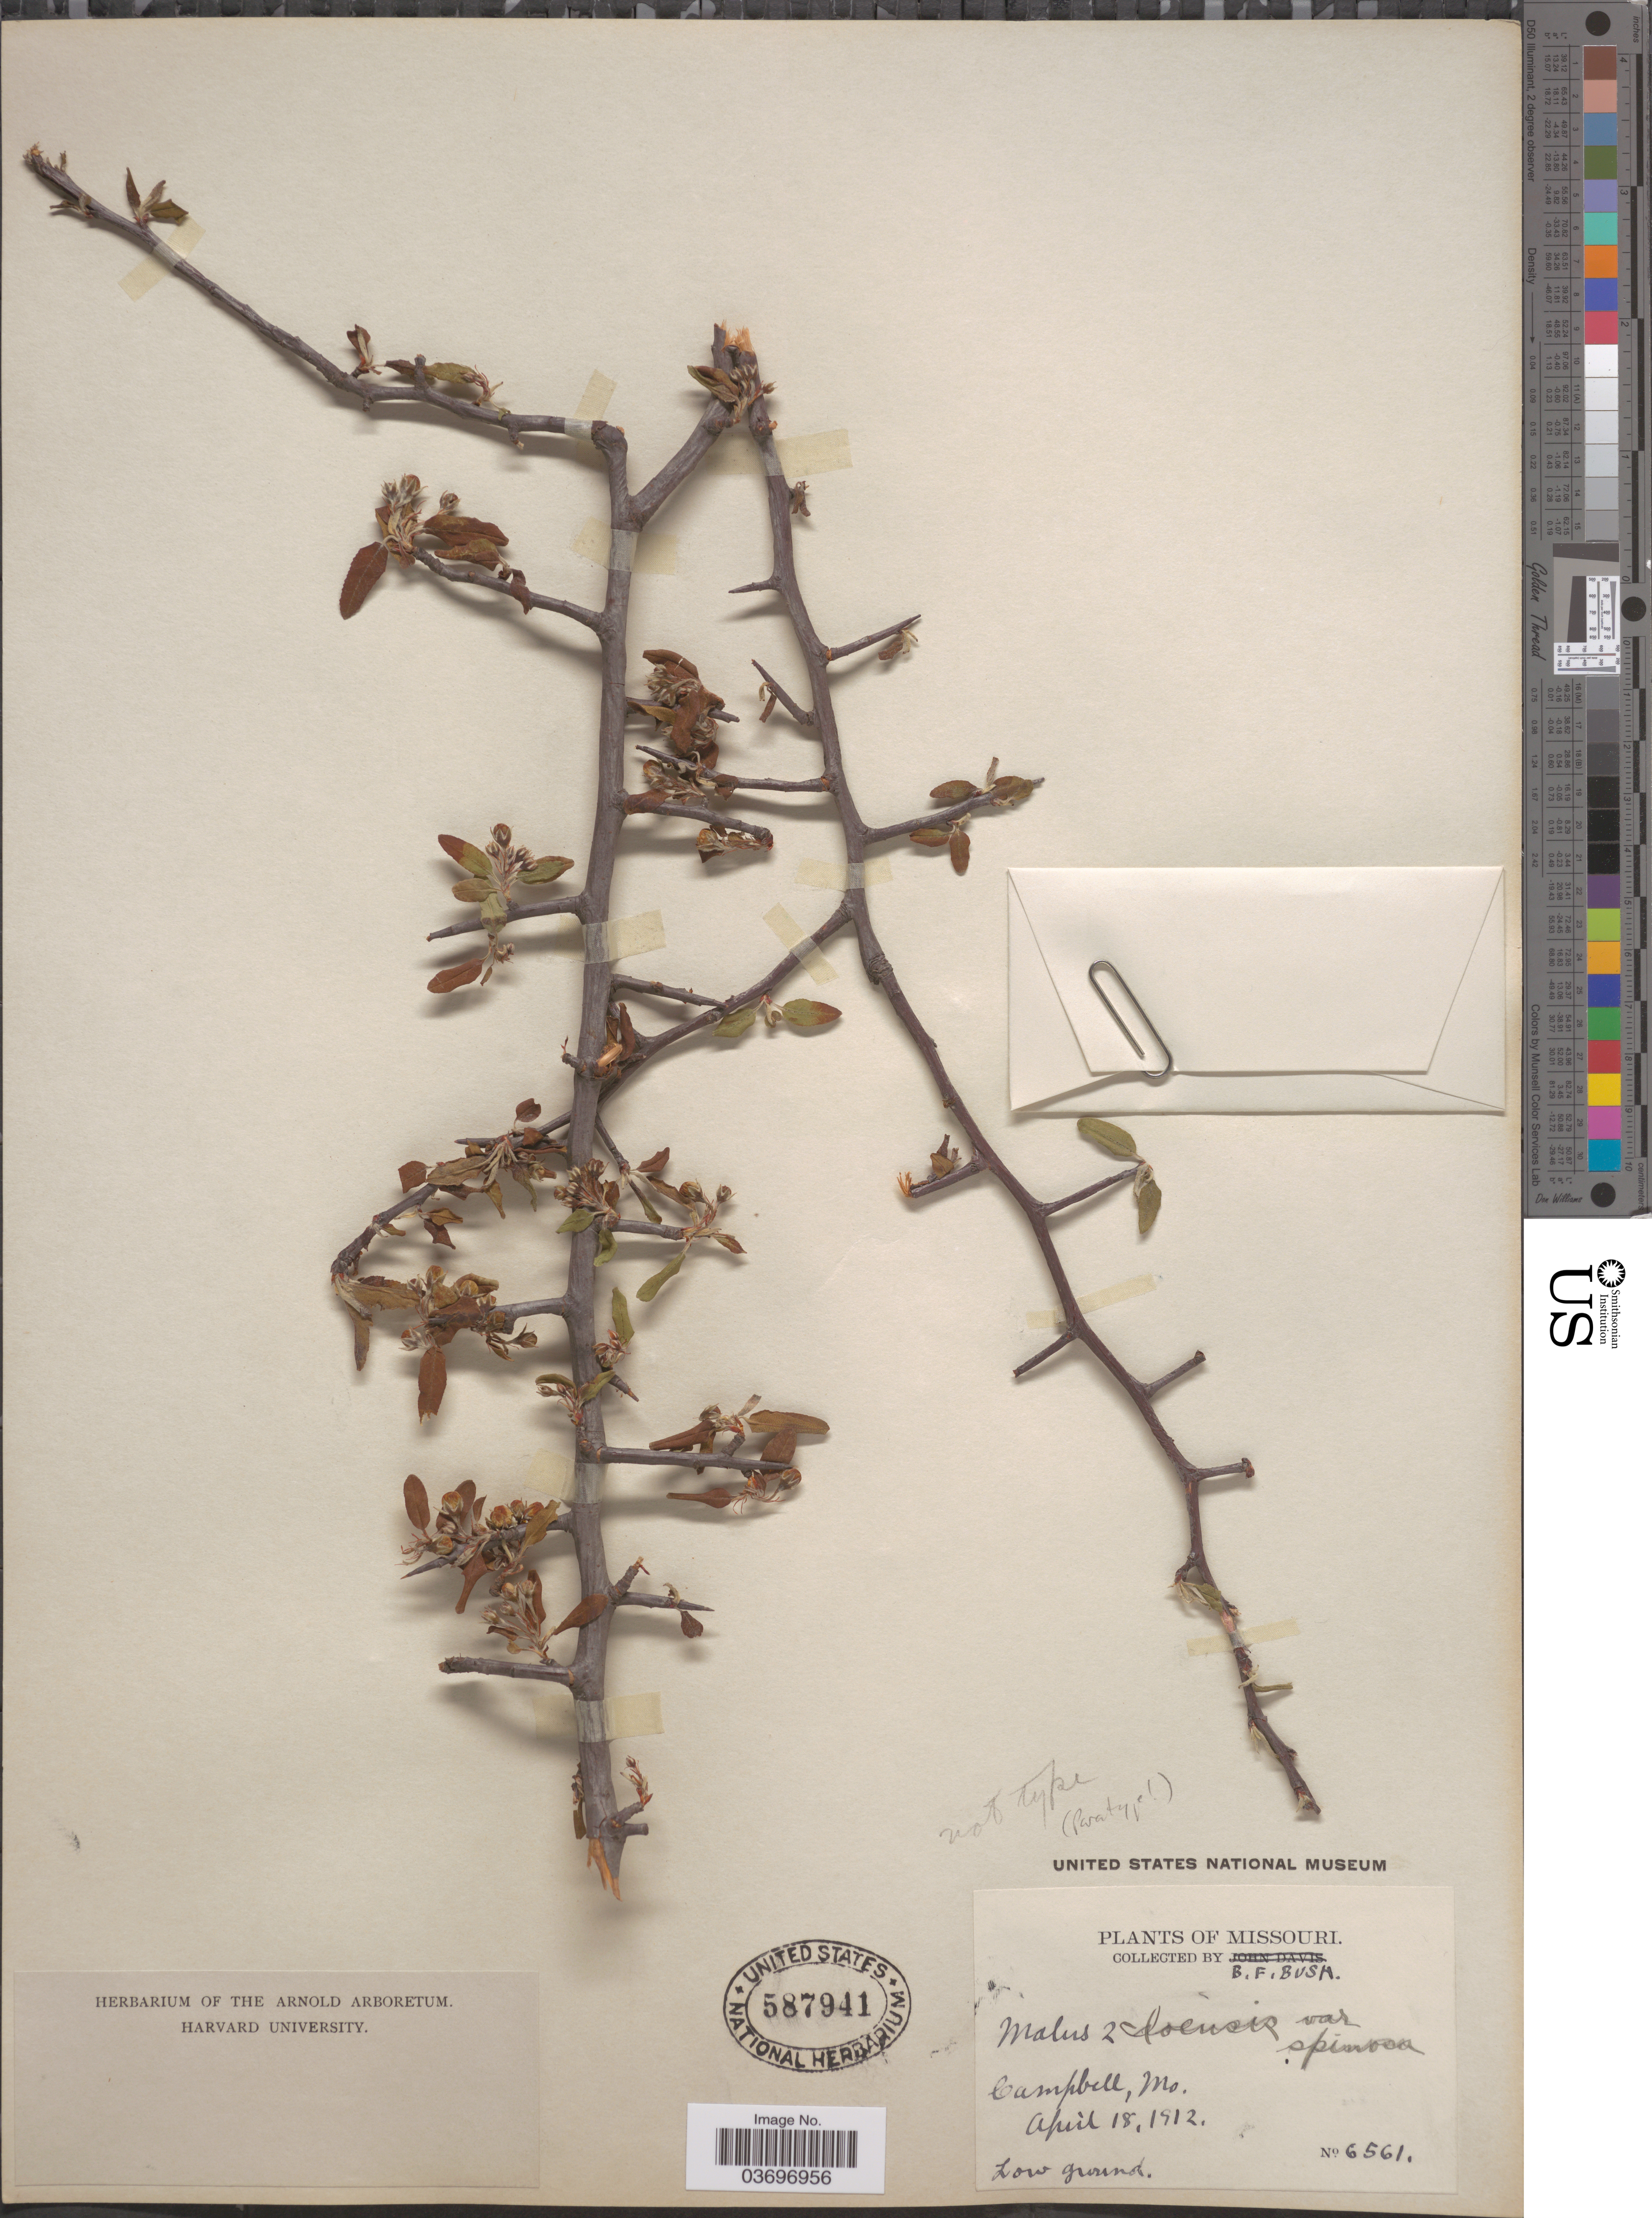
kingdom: Plantae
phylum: Tracheophyta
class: Magnoliopsida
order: Rosales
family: Rosaceae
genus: Malus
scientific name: Malus ioensis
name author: (Alph. Wood) Britton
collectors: B. F. Bush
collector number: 6561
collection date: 1912-04-18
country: United States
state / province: Missouri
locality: Campbell.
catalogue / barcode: US 587941